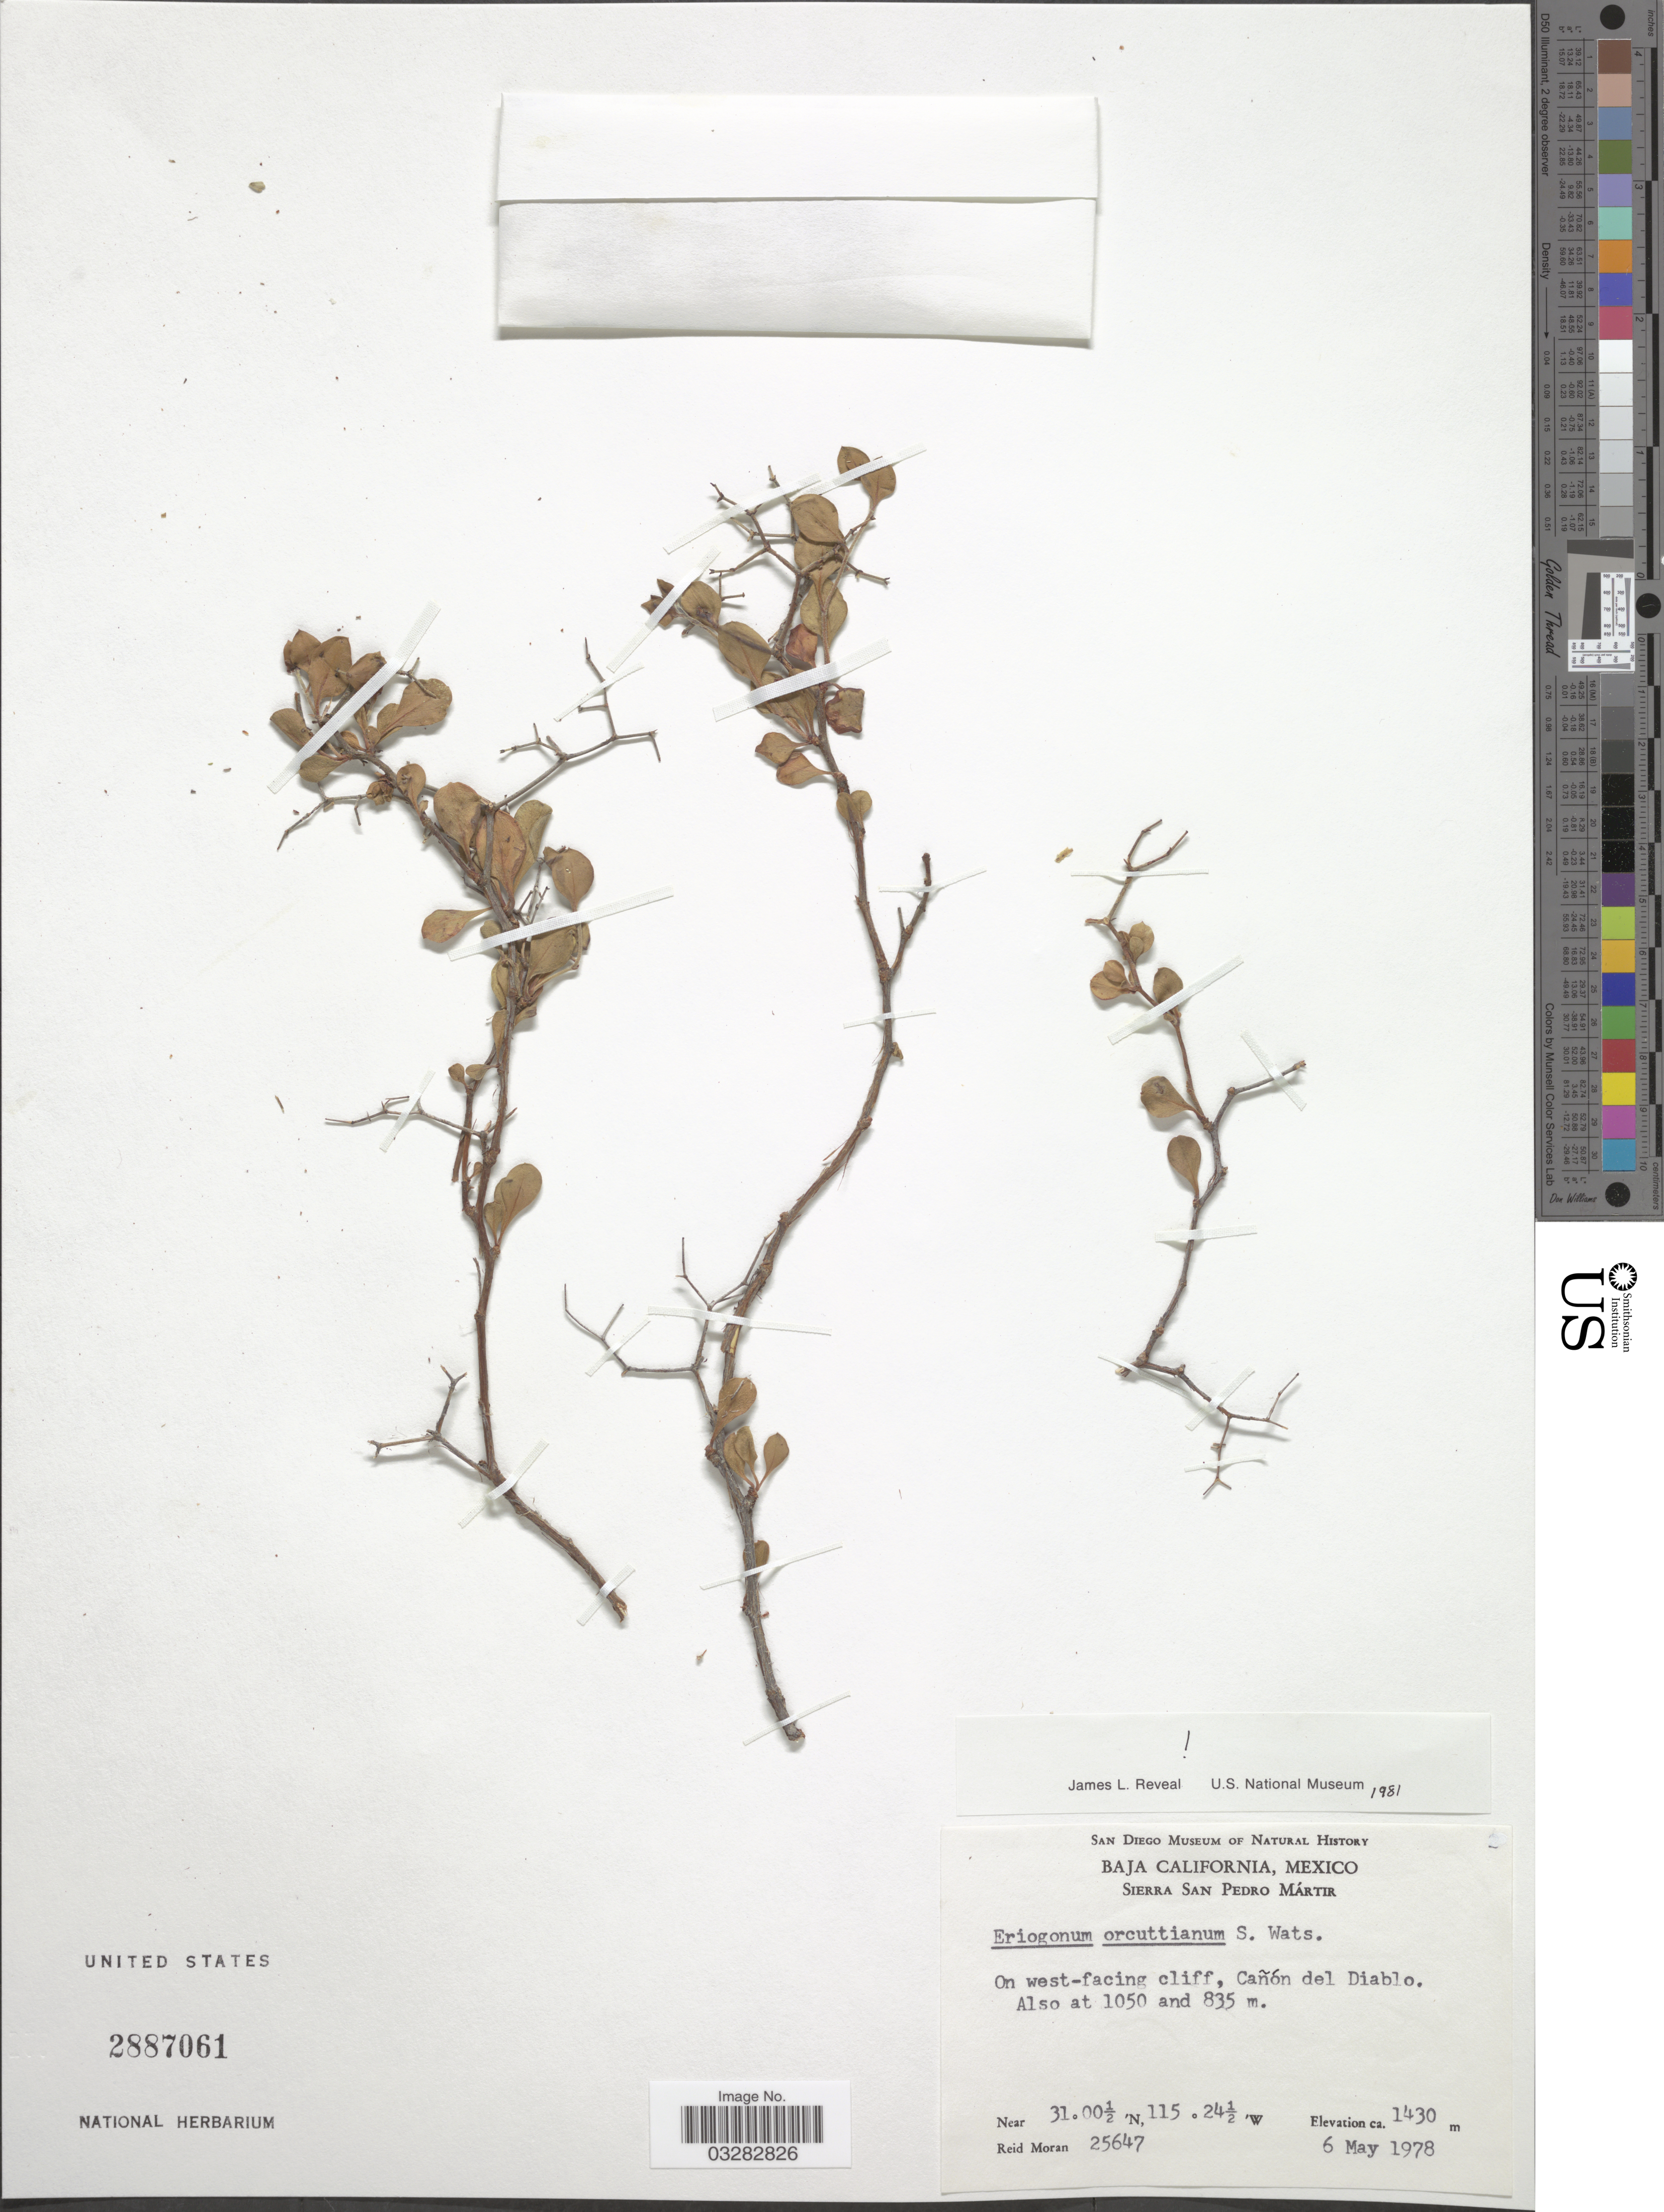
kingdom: Plantae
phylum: Tracheophyta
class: Magnoliopsida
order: Caryophyllales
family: Polygonaceae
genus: Eriogonum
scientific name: Eriogonum orcuttianum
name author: S. Watson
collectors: R. V. Moran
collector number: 25647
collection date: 1978-05-06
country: Mexico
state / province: Baja California Norte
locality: Sierra San Pedro Mártir. On west-facing cliff, Cañón del Diablo.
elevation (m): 1430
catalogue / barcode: US 2887061